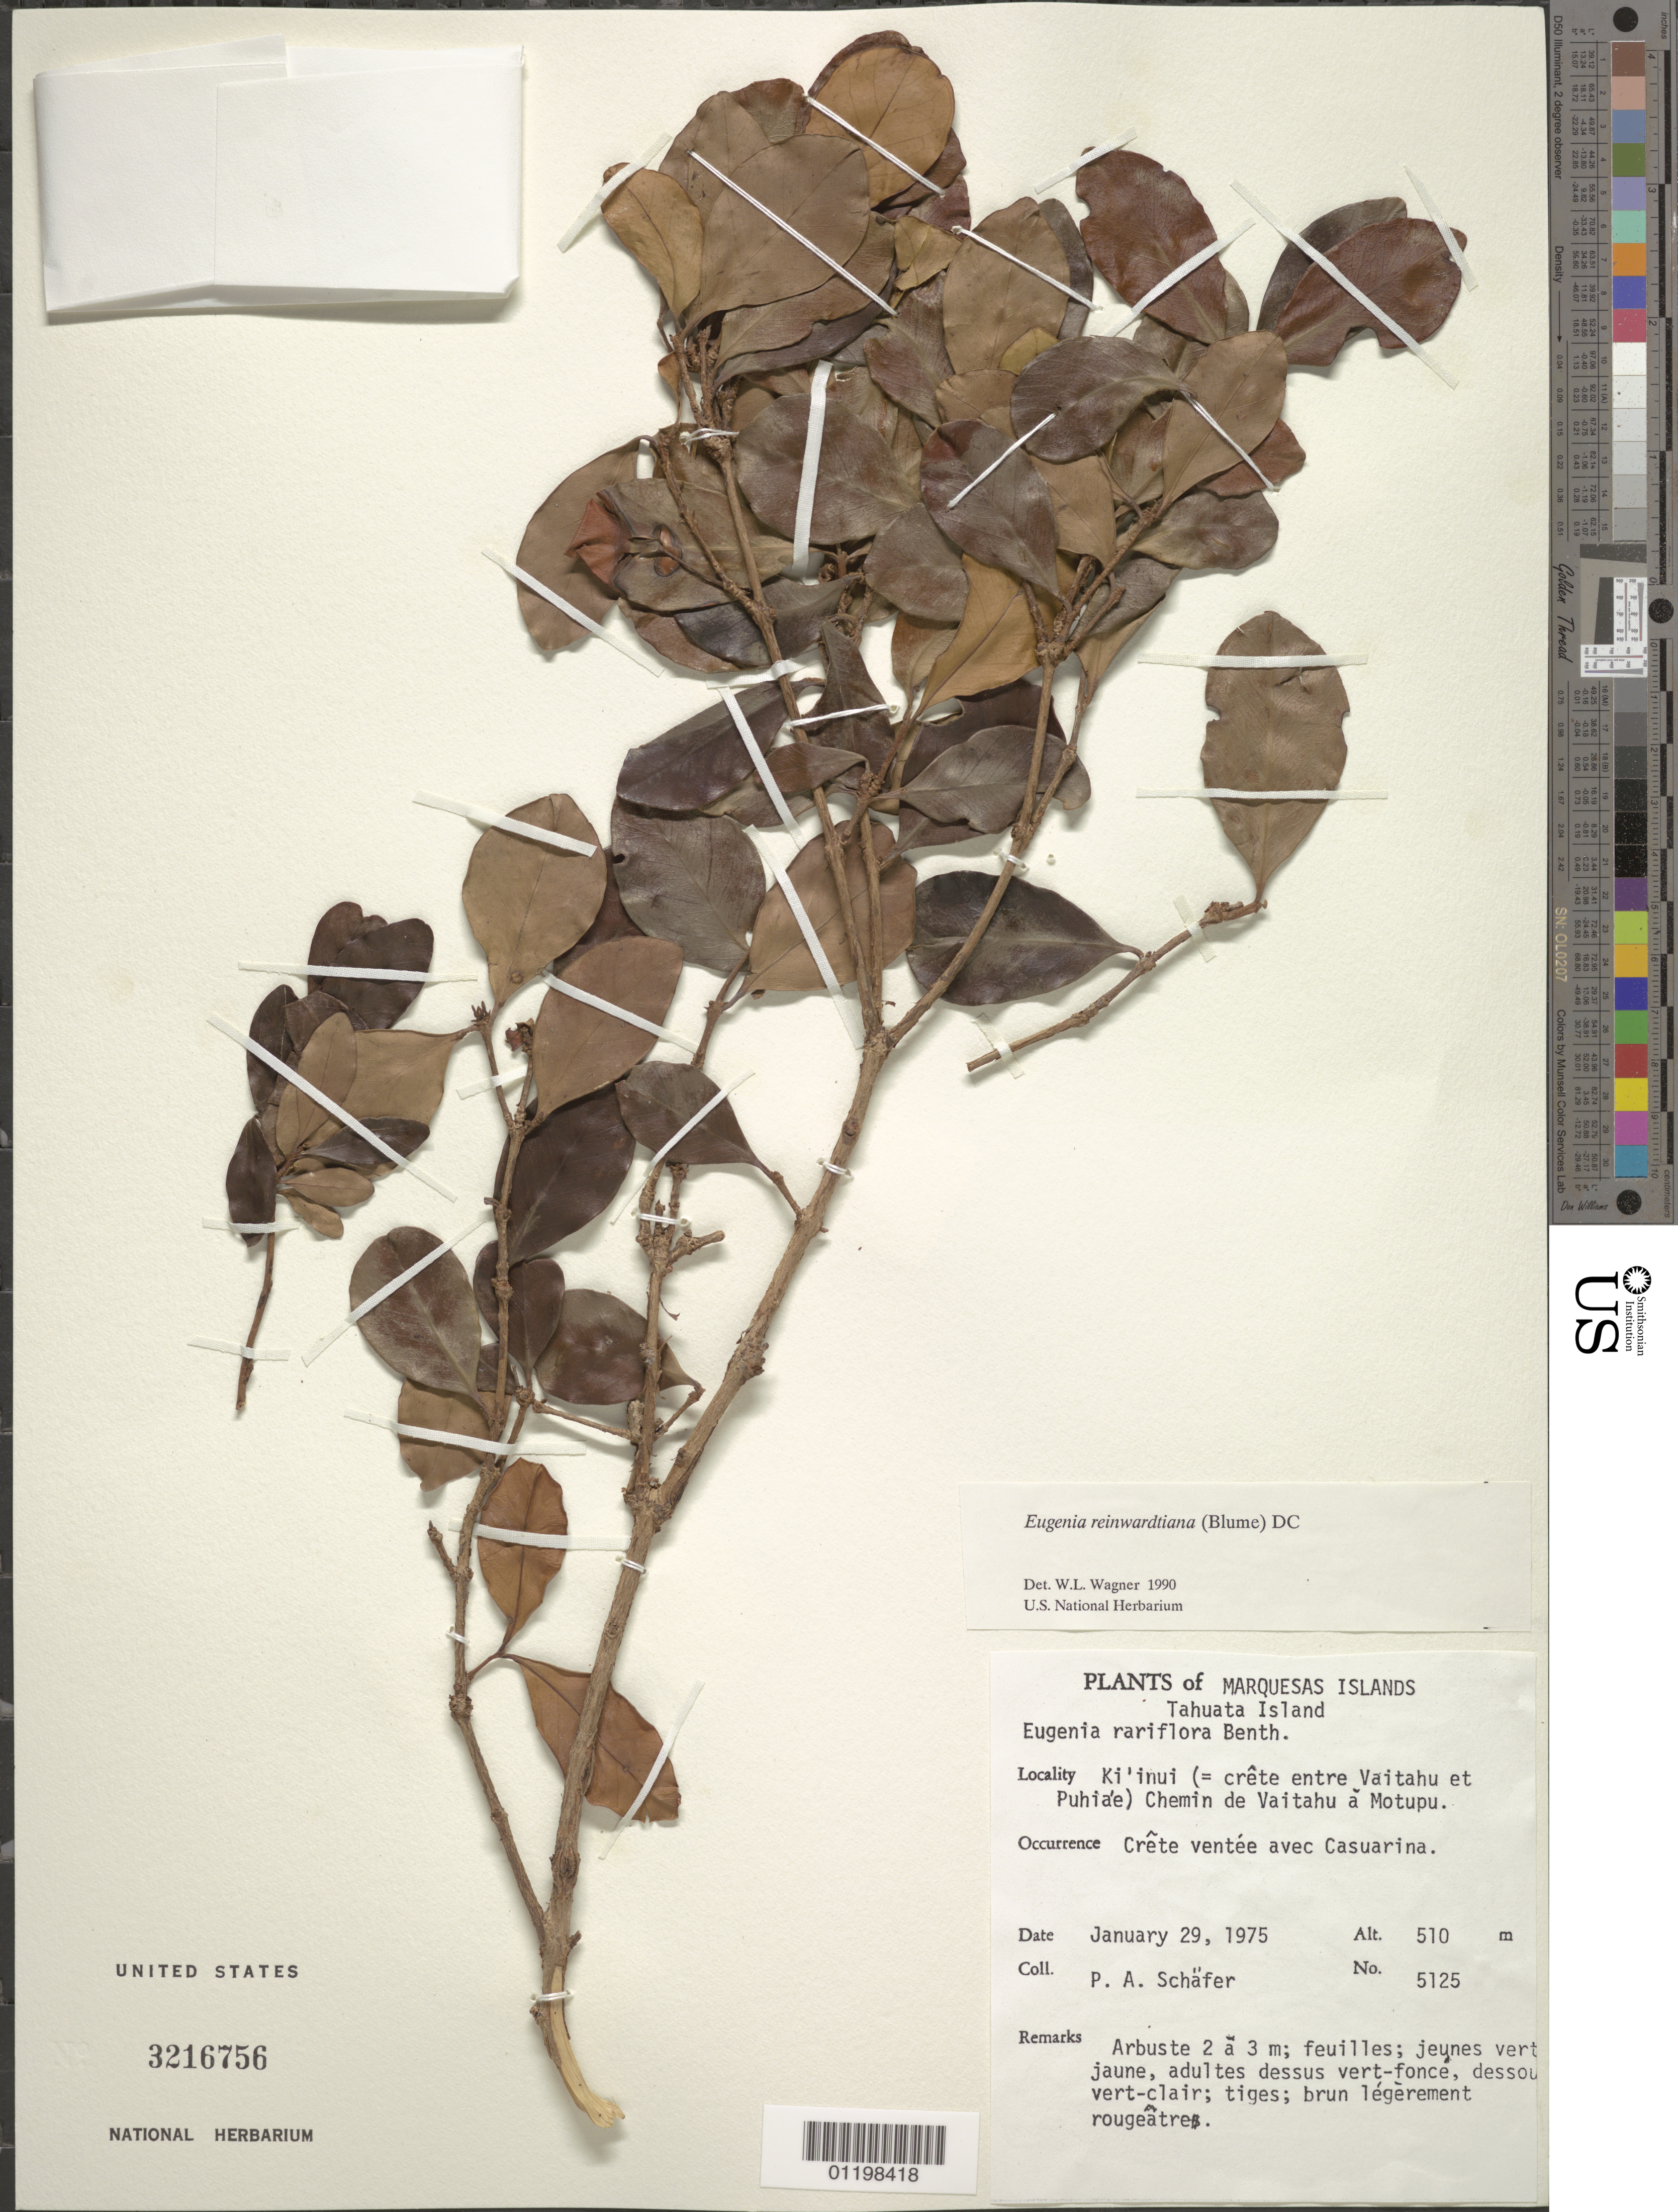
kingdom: Plantae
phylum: Tracheophyta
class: Magnoliopsida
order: Myrtales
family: Myrtaceae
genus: Eugenia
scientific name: Eugenia reinwardtiana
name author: (Blume) DC.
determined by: Wagner, W. L., (BOT), Smithsonian Institution - National Museum of Natural History (UNITED STATES)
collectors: P. A. Schäfer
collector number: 5125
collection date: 1975-01-29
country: French Polynesia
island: Tahuata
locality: Ki'inui (=crête entre Vaitahu et Puhia'e) Chemin de Vaitahu à Motupu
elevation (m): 510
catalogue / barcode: US 3216756